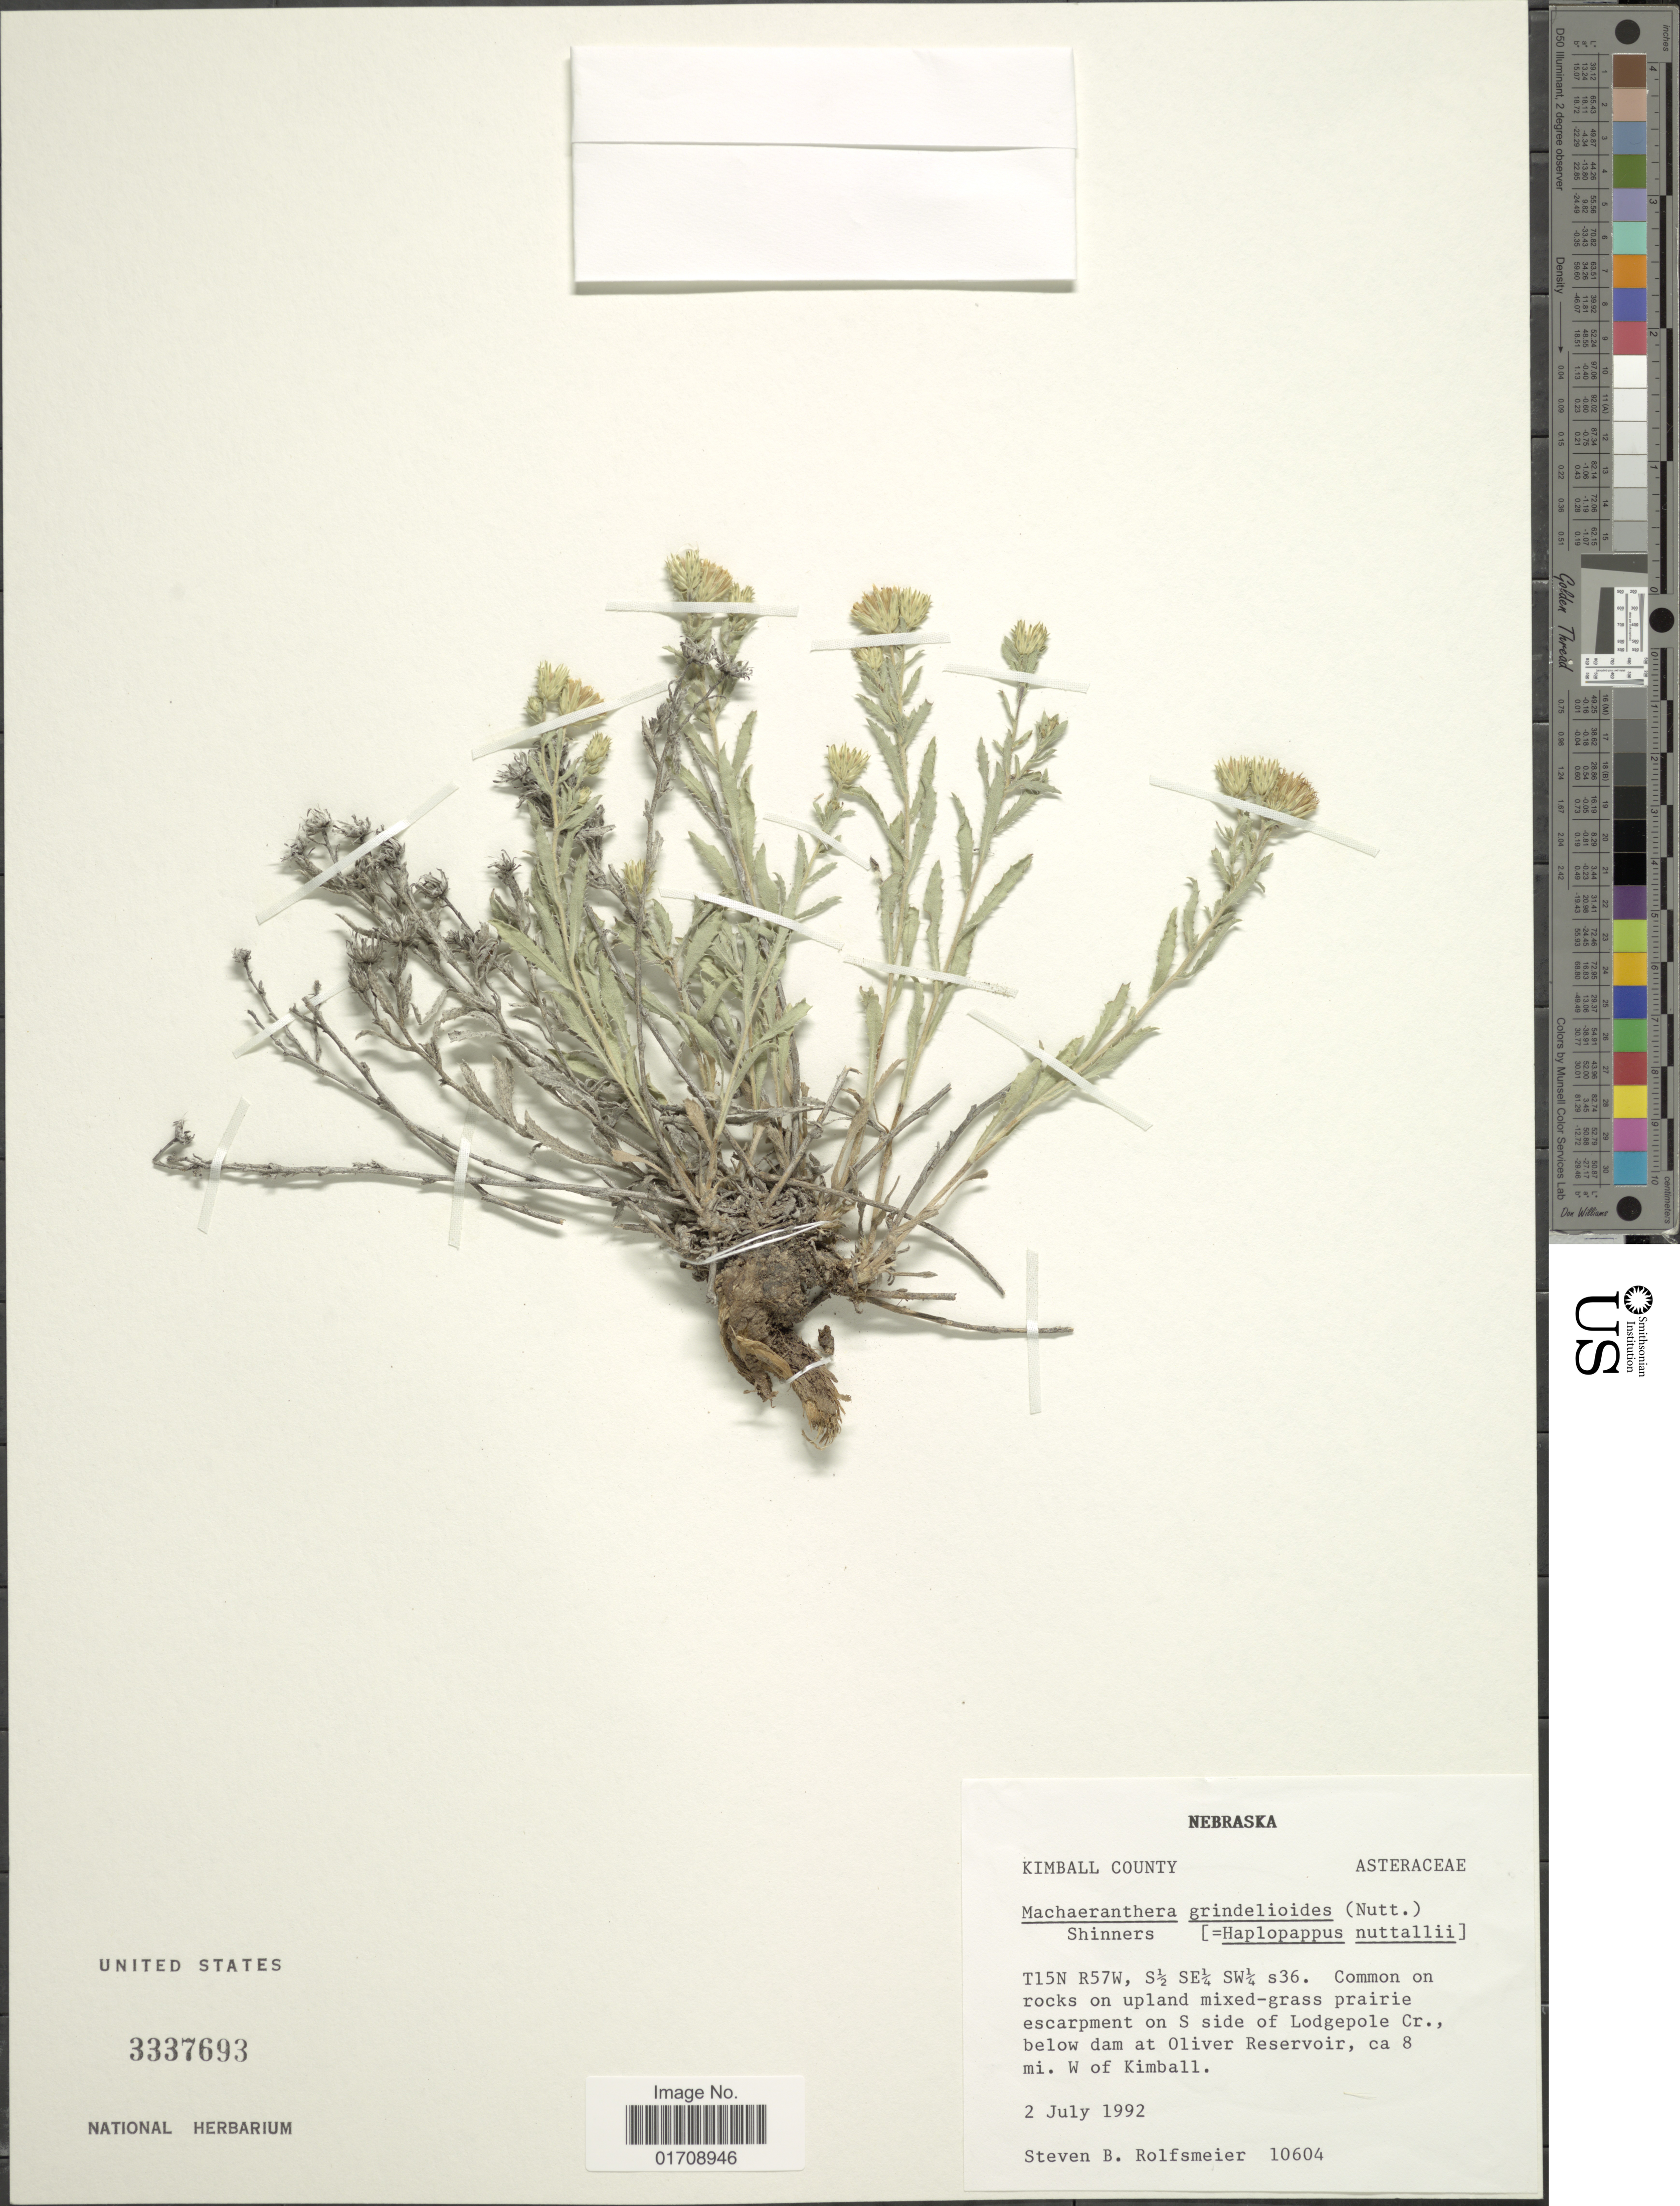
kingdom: Plantae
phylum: Tracheophyta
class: Magnoliopsida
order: Asterales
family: Asteraceae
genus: Machaeranthera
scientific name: Machaeranthera grindelioides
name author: (Nutt.) Shinners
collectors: S. Rolfsmeier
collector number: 10604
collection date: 1992-07-02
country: United States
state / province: Nebraska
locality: Kimball County, T15N, R57W, S½ SE1/4 SW1/4 s36, S side of Lodgepole Cr., below dam at Oliver Reservoir, ca 8 mi. W of Kimball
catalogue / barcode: US 3337693